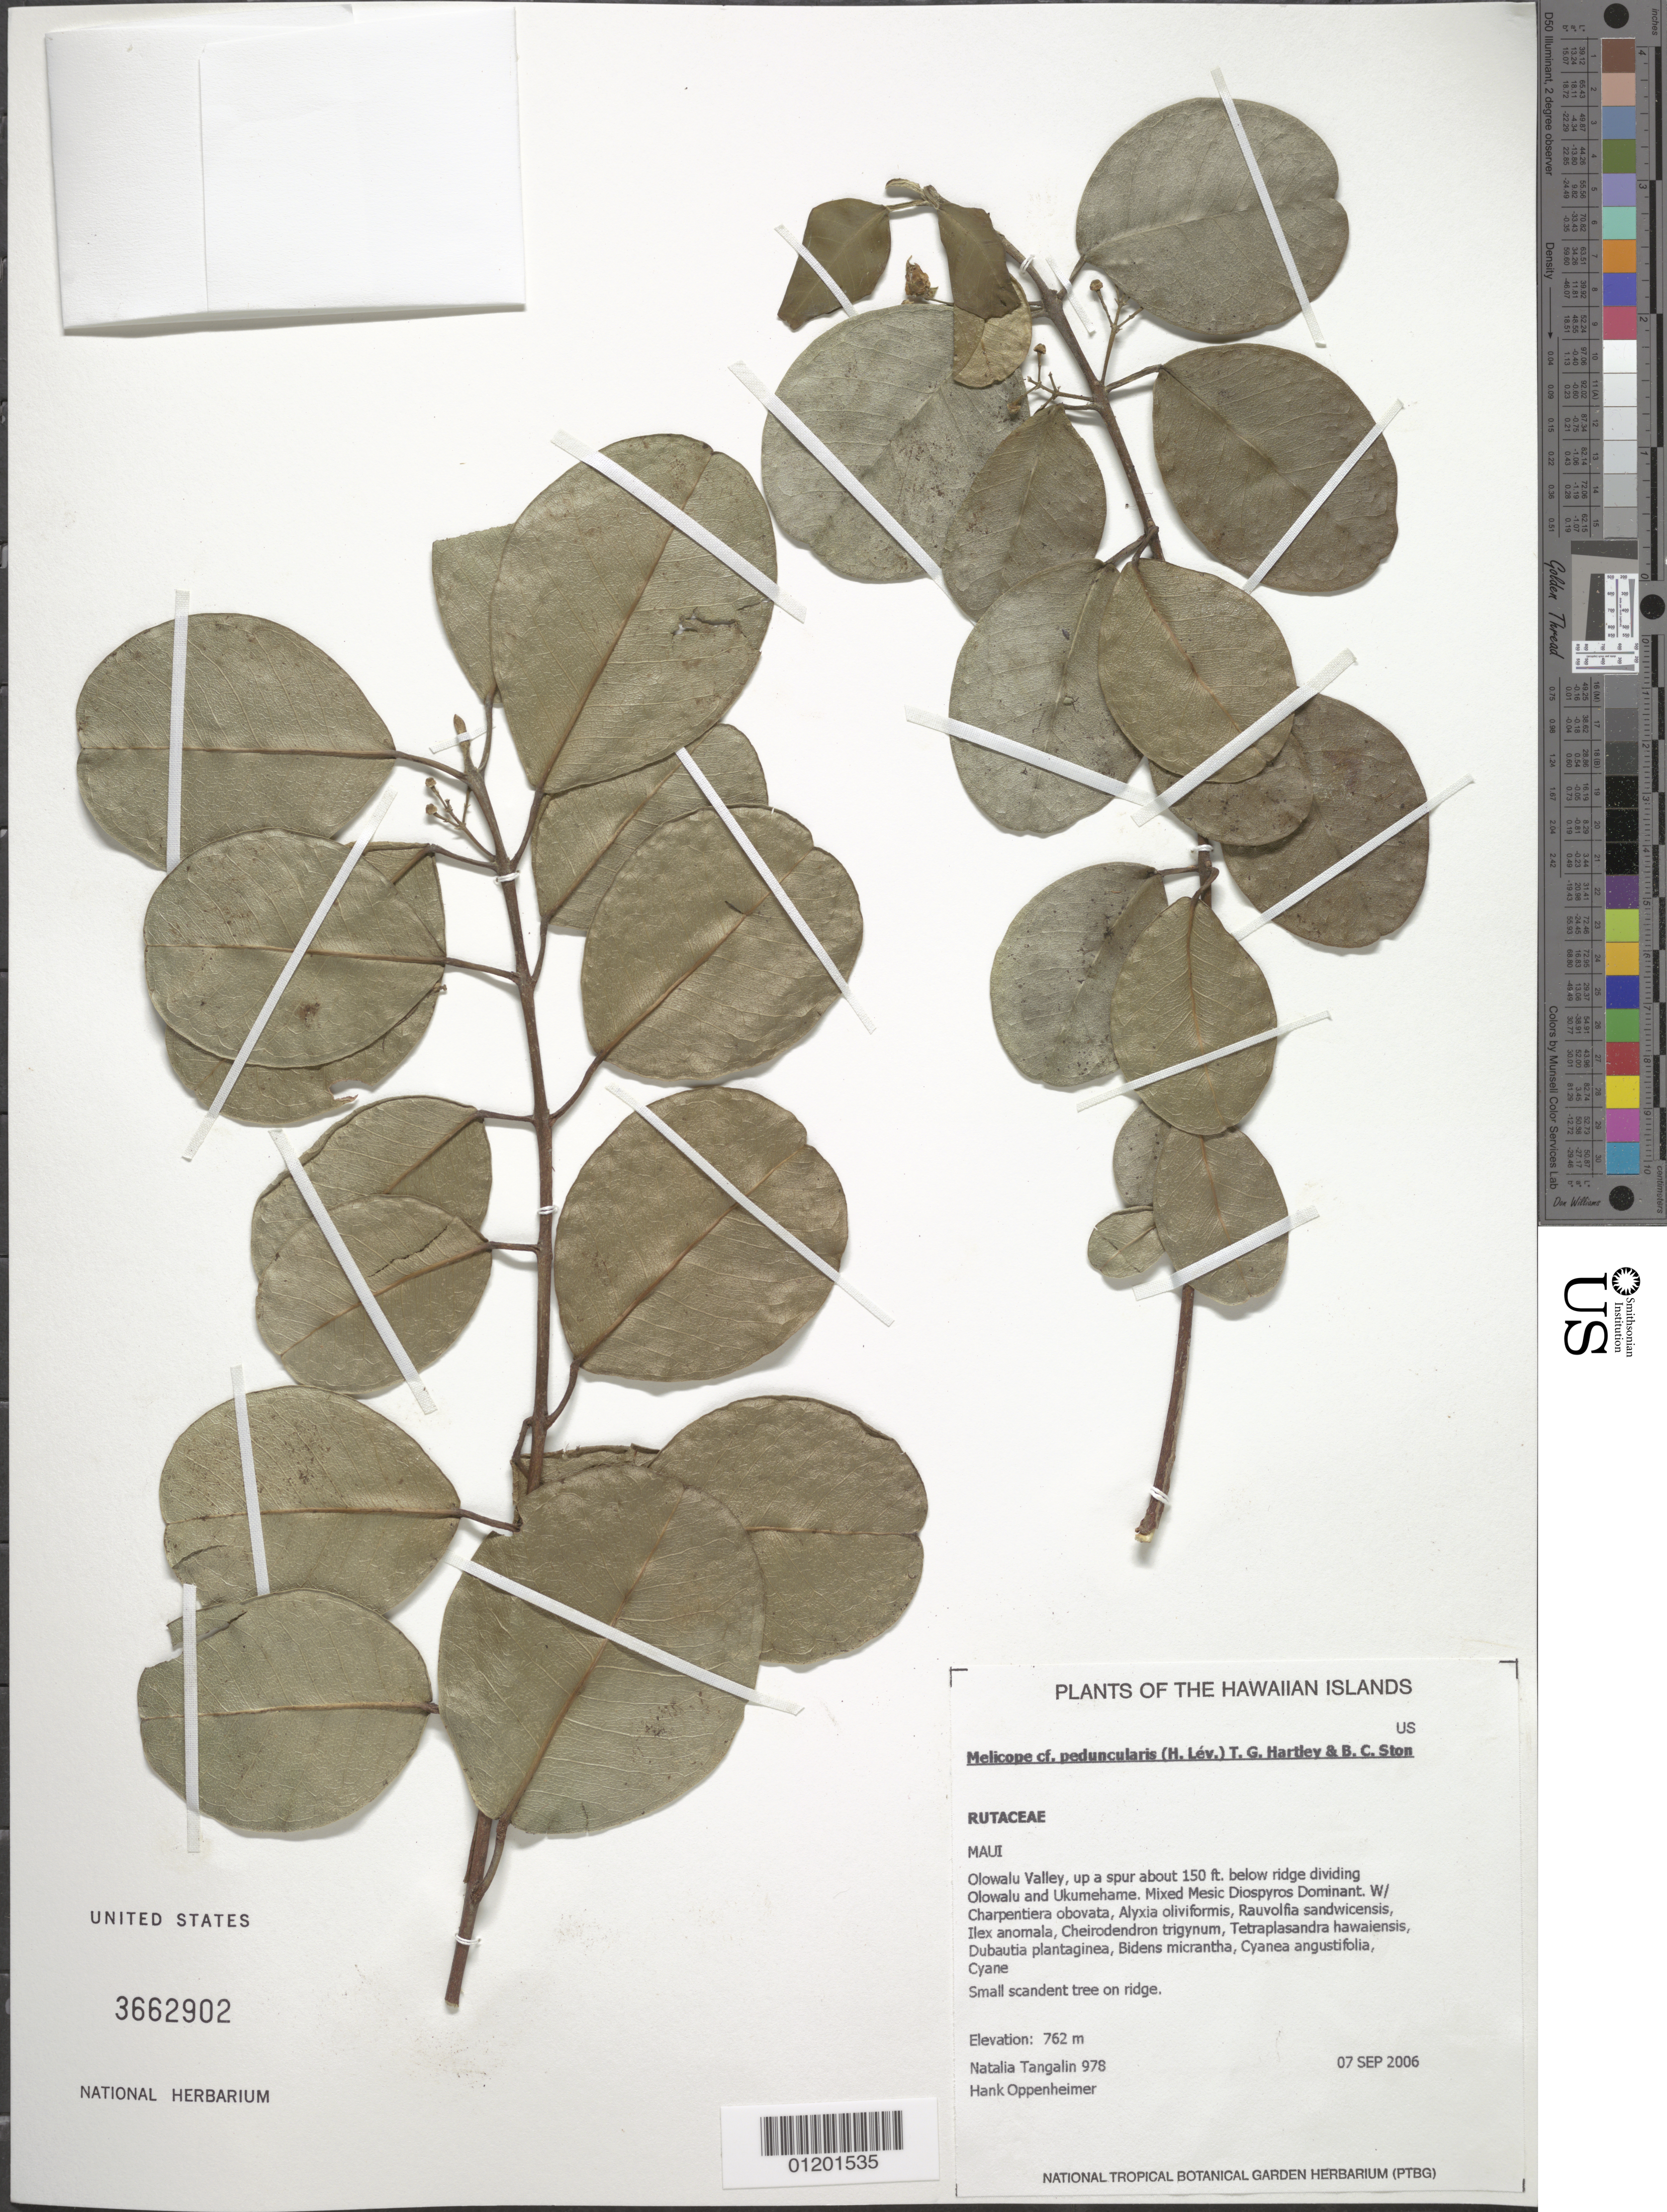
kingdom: Plantae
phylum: Tracheophyta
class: Magnoliopsida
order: Sapindales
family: Rutaceae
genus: Melicope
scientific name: Melicope peduncularis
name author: (H. Lév.) T.G. Hartley & B.C. Stone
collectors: N. Tangalin & H. L. Oppenheimer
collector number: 978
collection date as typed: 7 Sep 2006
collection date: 2006-09-07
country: United States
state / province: Hawaii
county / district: Maui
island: Maui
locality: Olowalu Valley, up a spur about 150 ft below ridge dividing Olowalu and Ukumehame.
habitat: Mixed mesic forest.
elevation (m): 762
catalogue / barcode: US 3662902